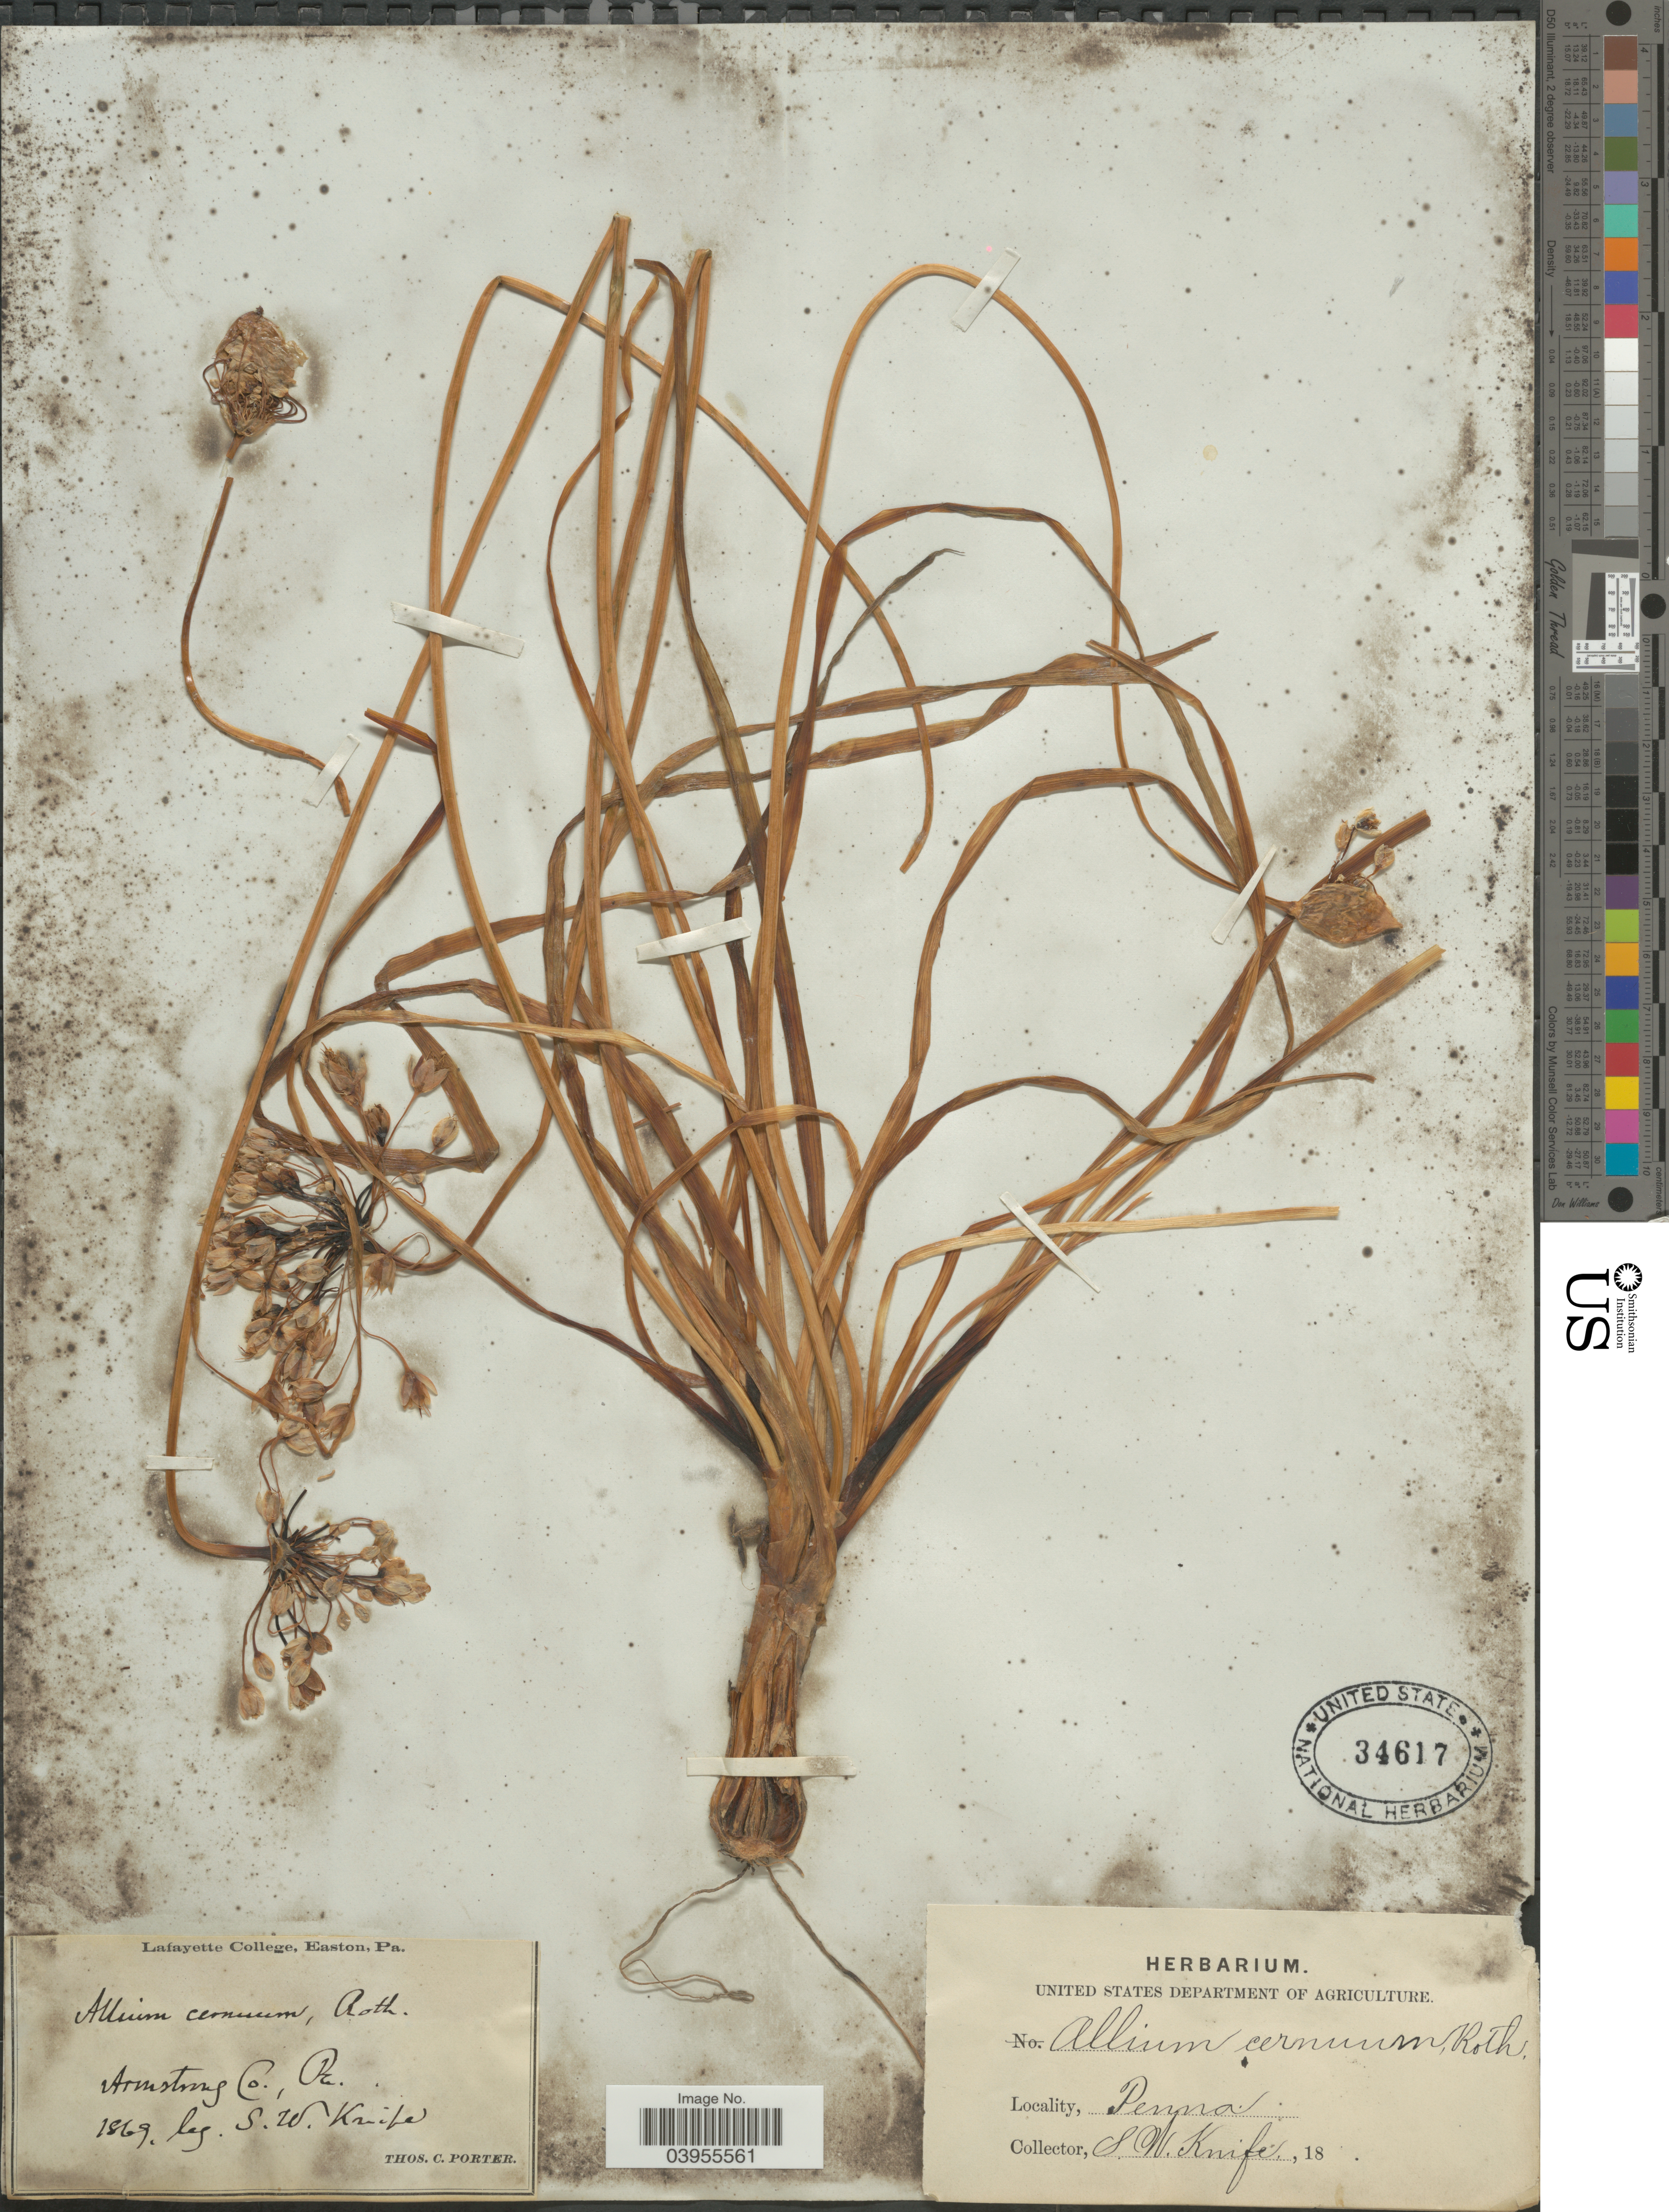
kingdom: Plantae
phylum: Tracheophyta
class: Liliopsida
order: Asparagales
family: Amaryllidaceae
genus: Allium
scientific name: Allium cernuum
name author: Roth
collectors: S. Knife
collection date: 1869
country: United States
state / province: Pennsylvania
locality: Armstrong Co.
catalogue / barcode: US 34617